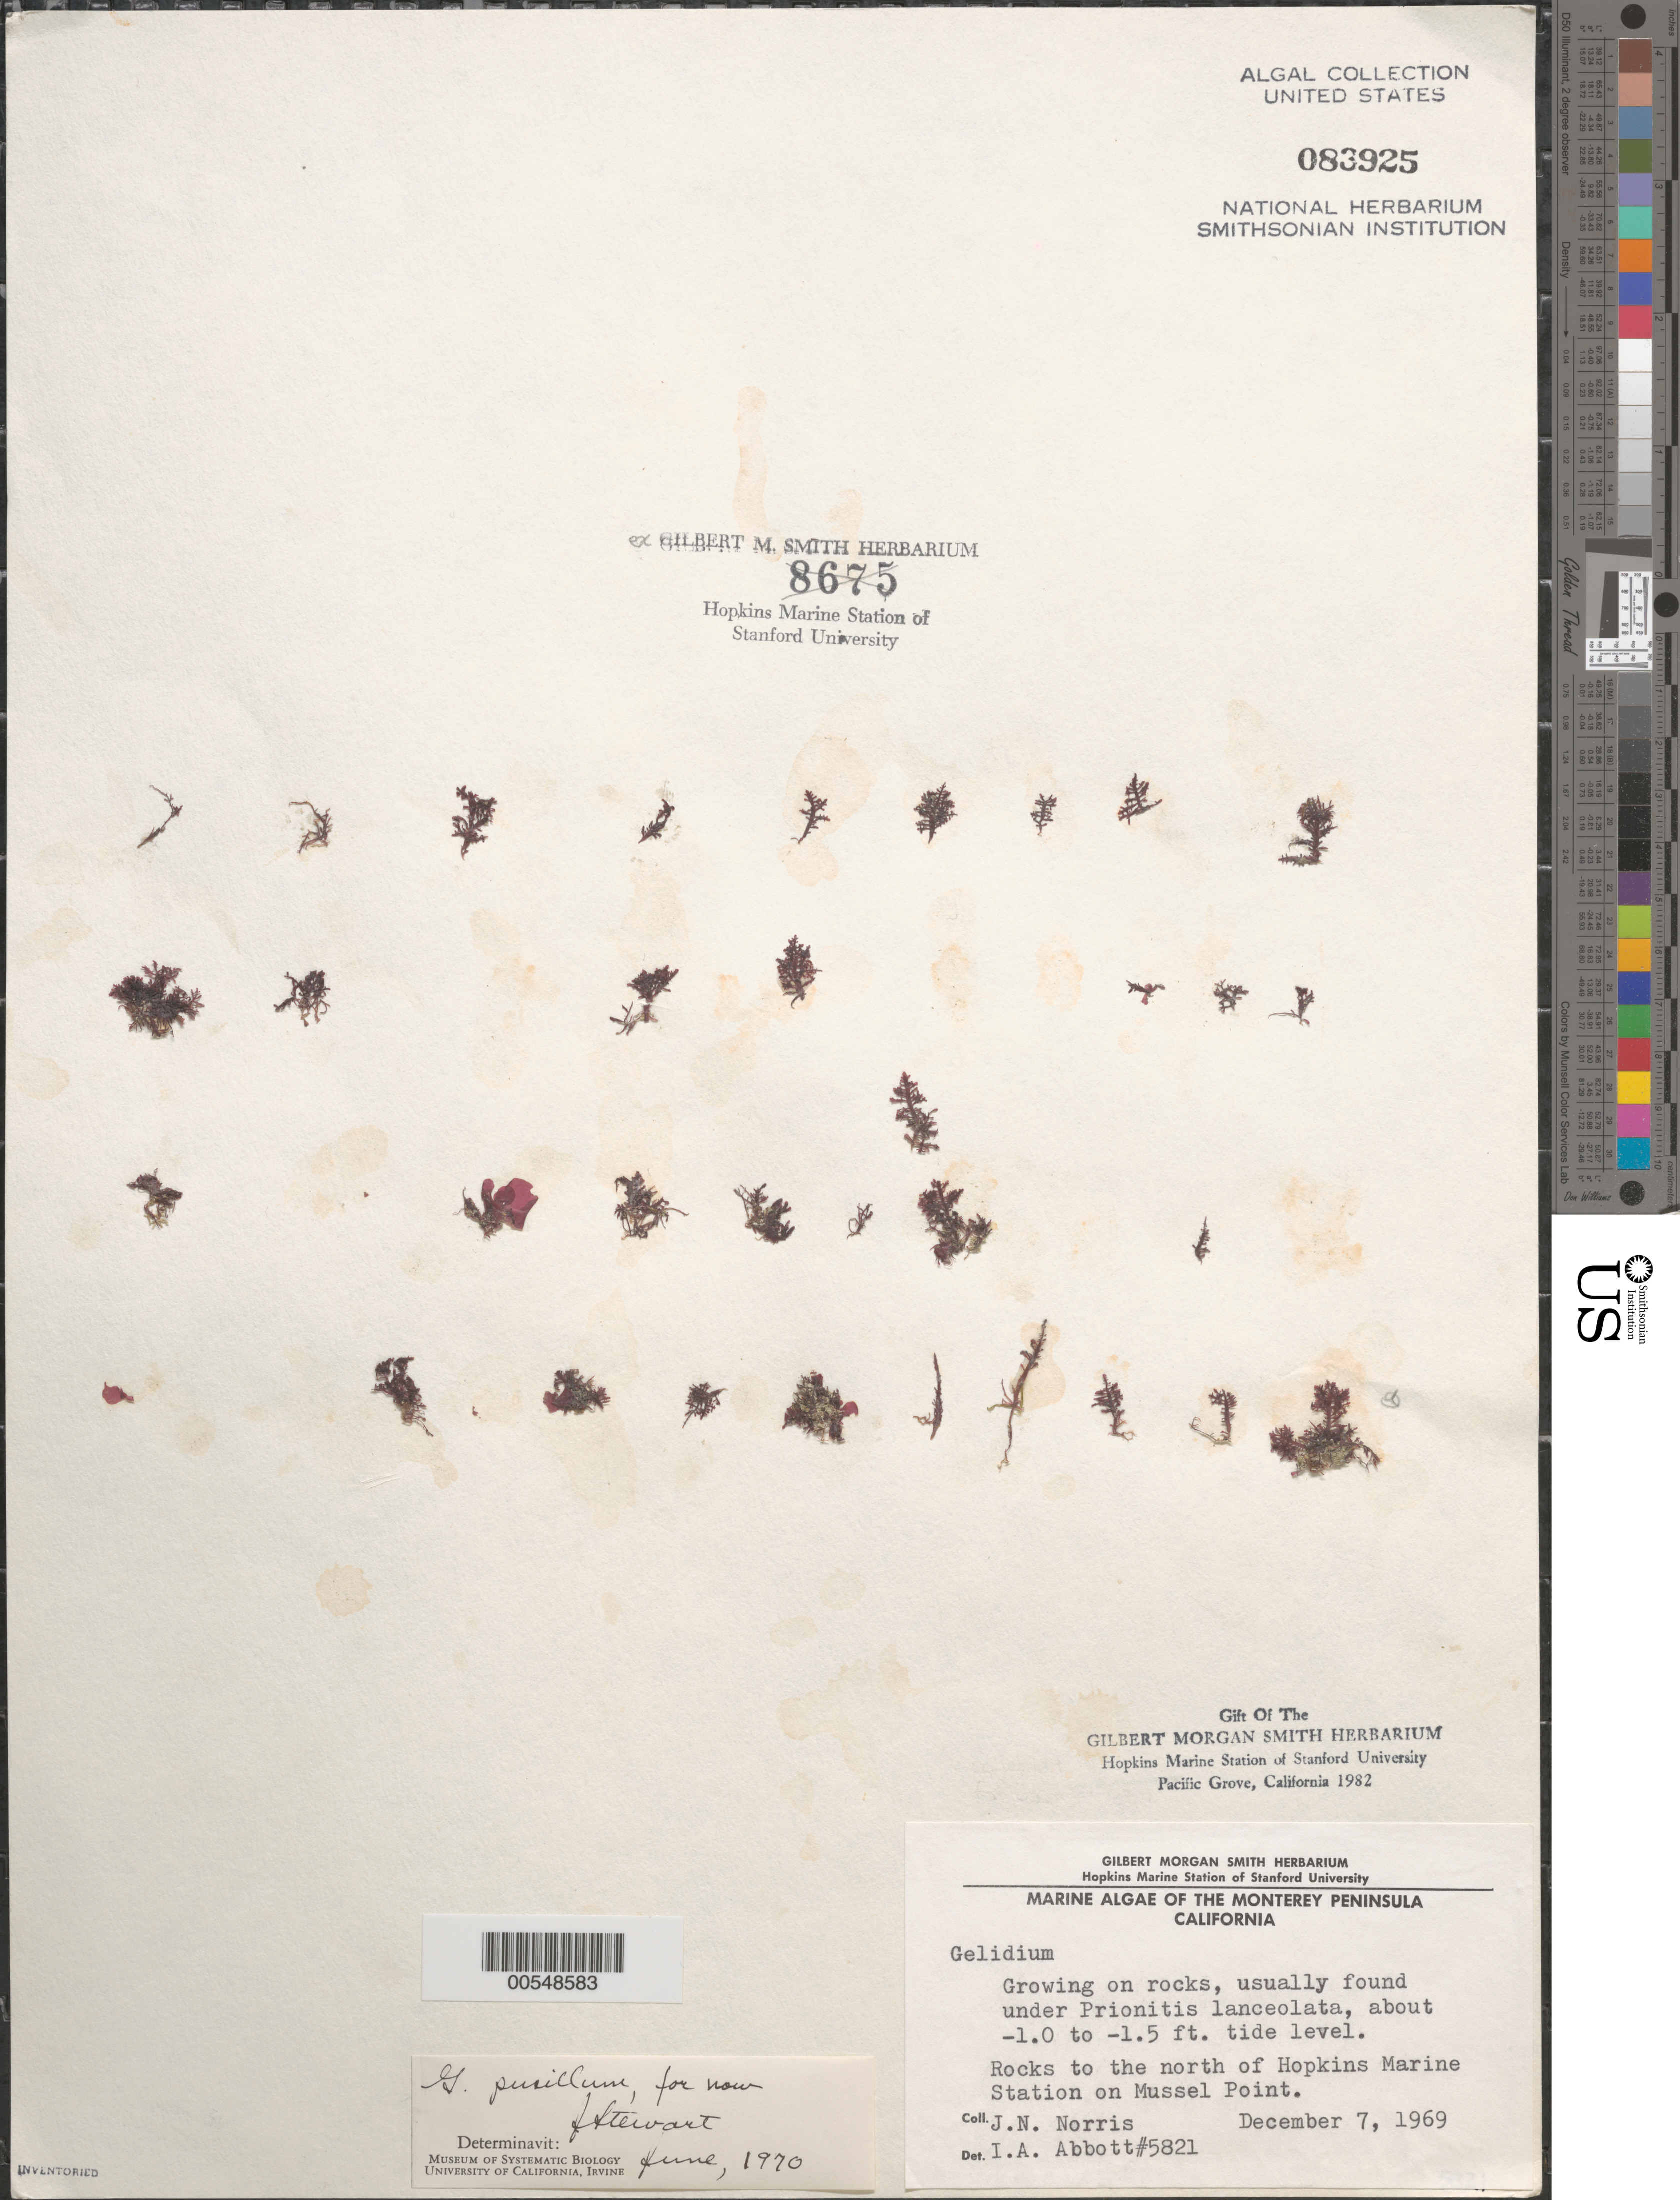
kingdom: Plantae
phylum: Rhodophyta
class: Florideophyceae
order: Gelidiales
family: Gelidiaceae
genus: Gelidium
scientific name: Gelidium pusillum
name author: (Stackh.) Le Jol.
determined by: Stewart, J.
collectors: J. N. Norris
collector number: IAA 5821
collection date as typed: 07 Dec 1969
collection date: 1969-12-07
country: United States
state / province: California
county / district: Monterey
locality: Mussel Point, north of Hopkins Marine Station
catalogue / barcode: US 83925